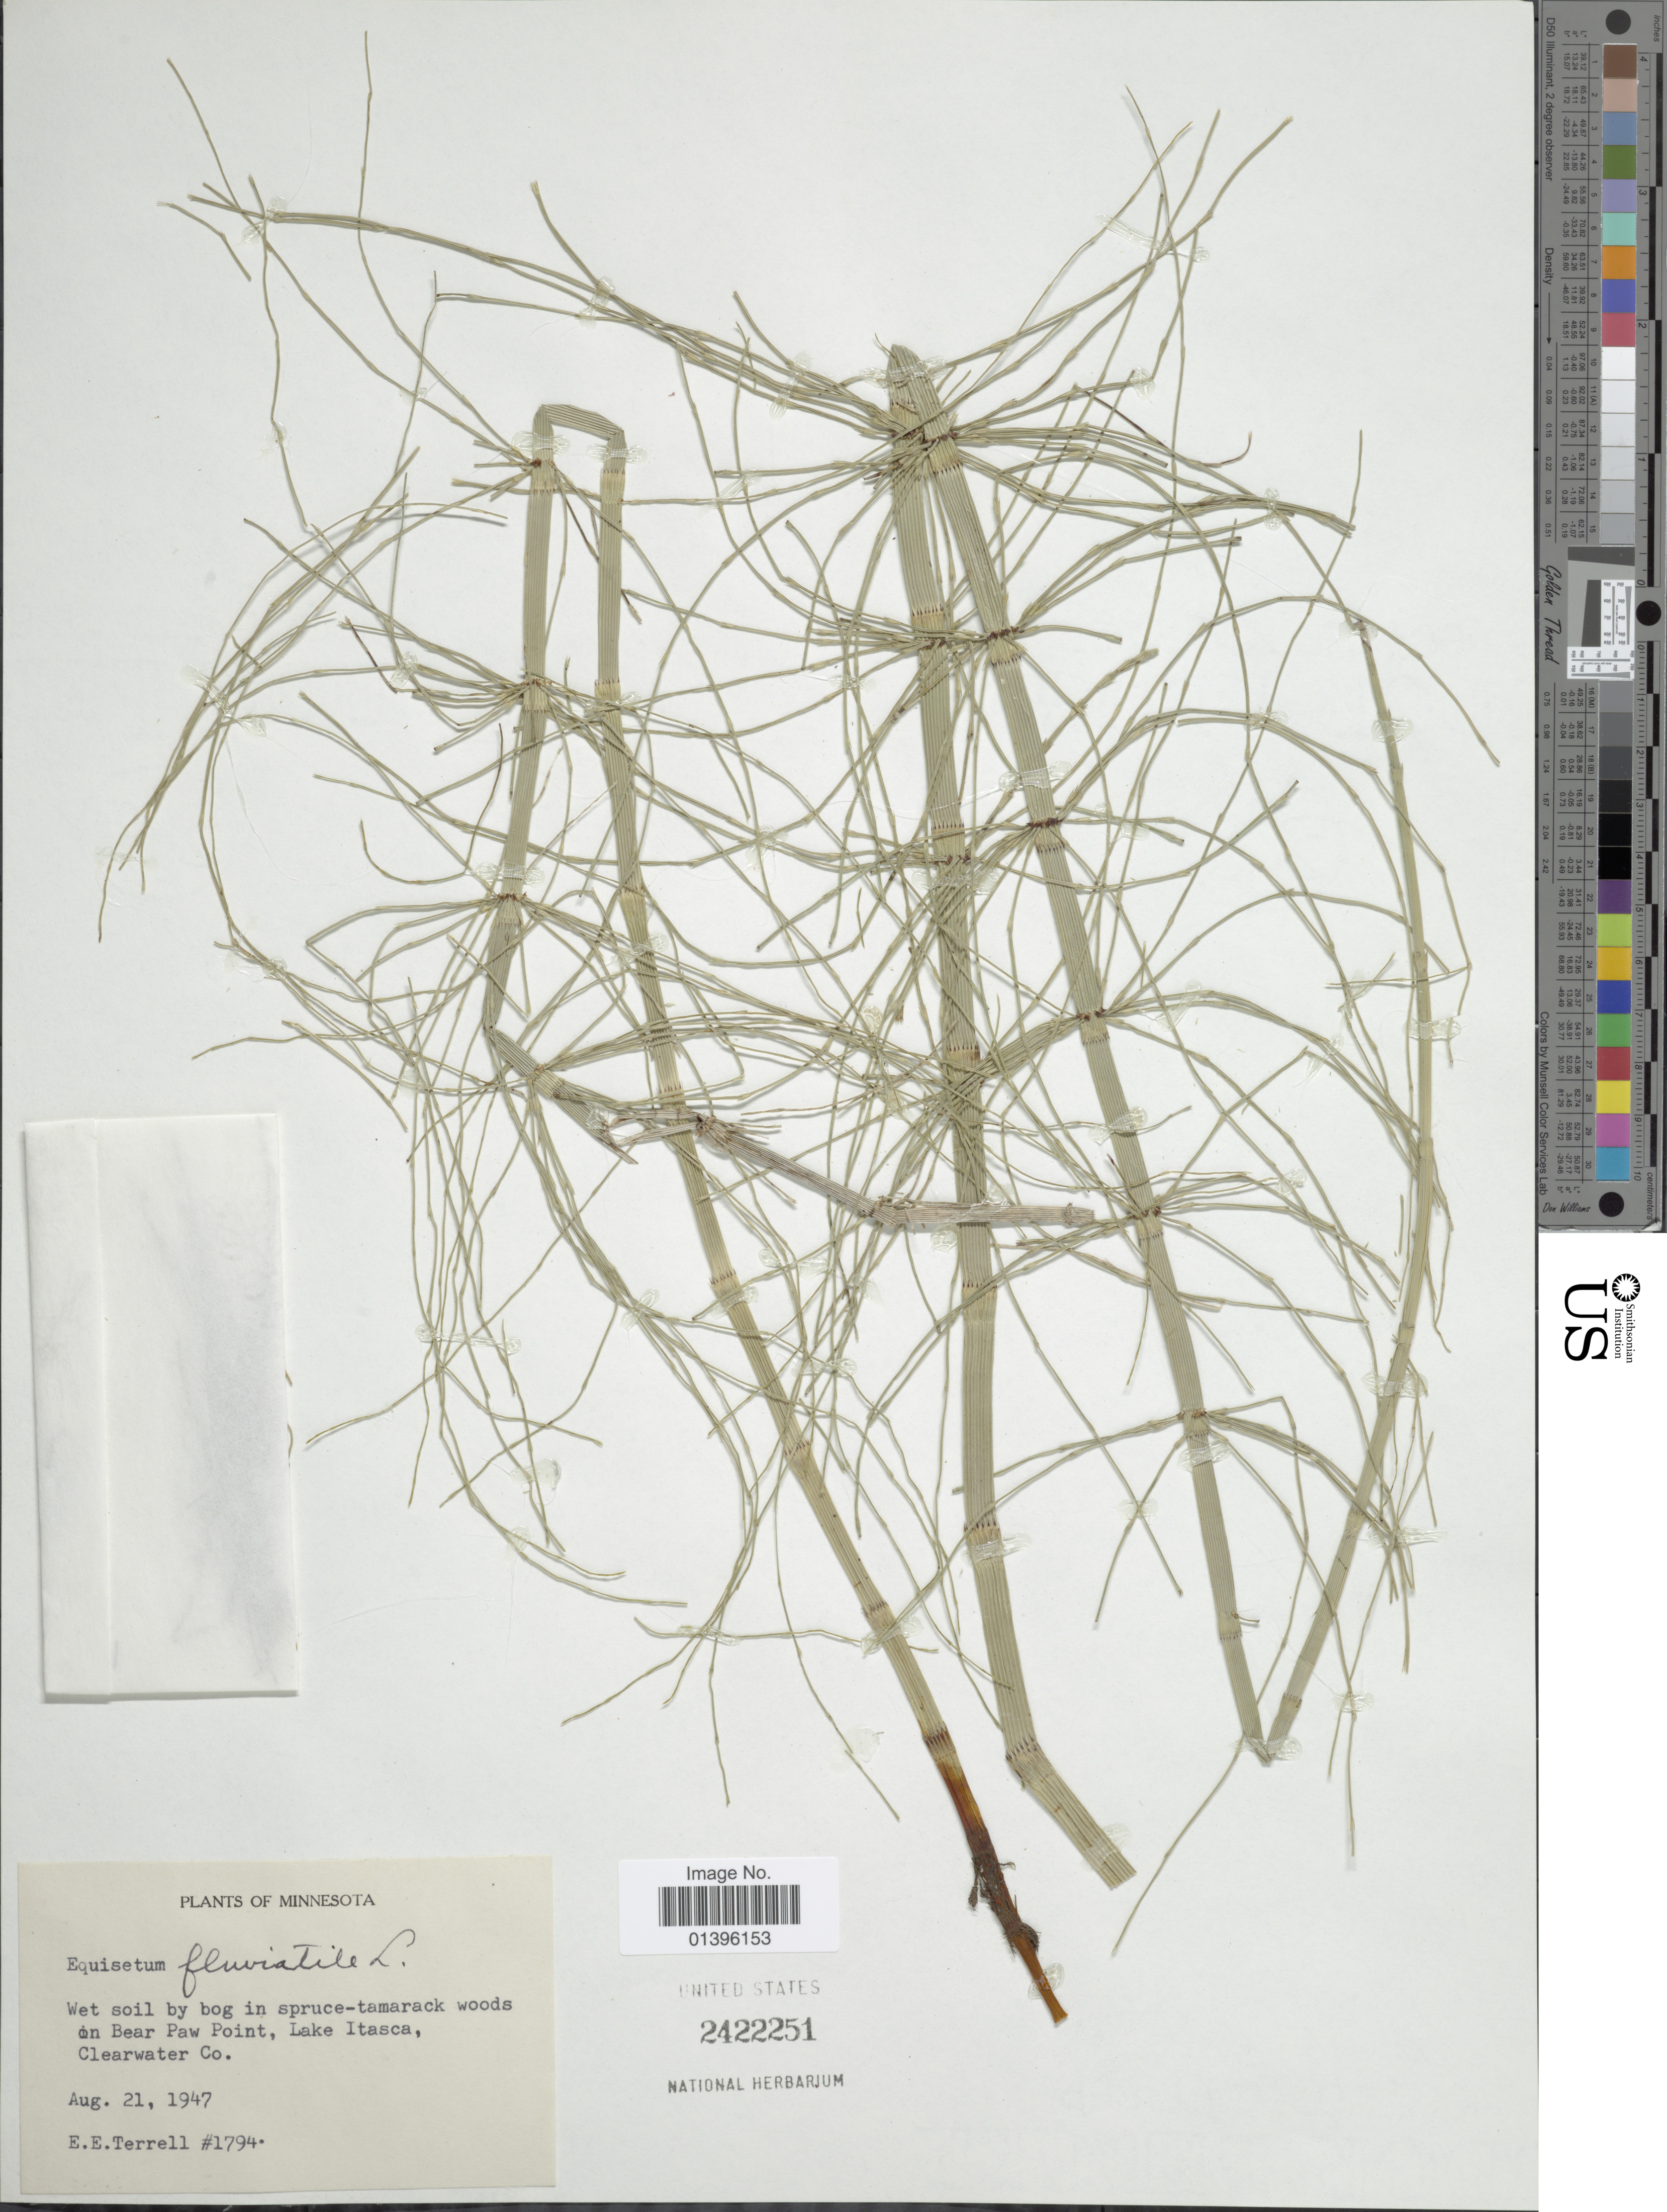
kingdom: Plantae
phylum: Tracheophyta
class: Polypodiopsida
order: Equisetales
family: Equisetaceae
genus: Equisetum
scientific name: Equisetum fluviatile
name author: L.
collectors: E. E. Terrell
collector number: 1794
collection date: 1947-08-21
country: United States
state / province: Minnesota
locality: Wet soil by bog in spruce-tamarack woods on Bear Paw Point, Lake Itasca, Clearwater Co.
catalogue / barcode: US 2422251